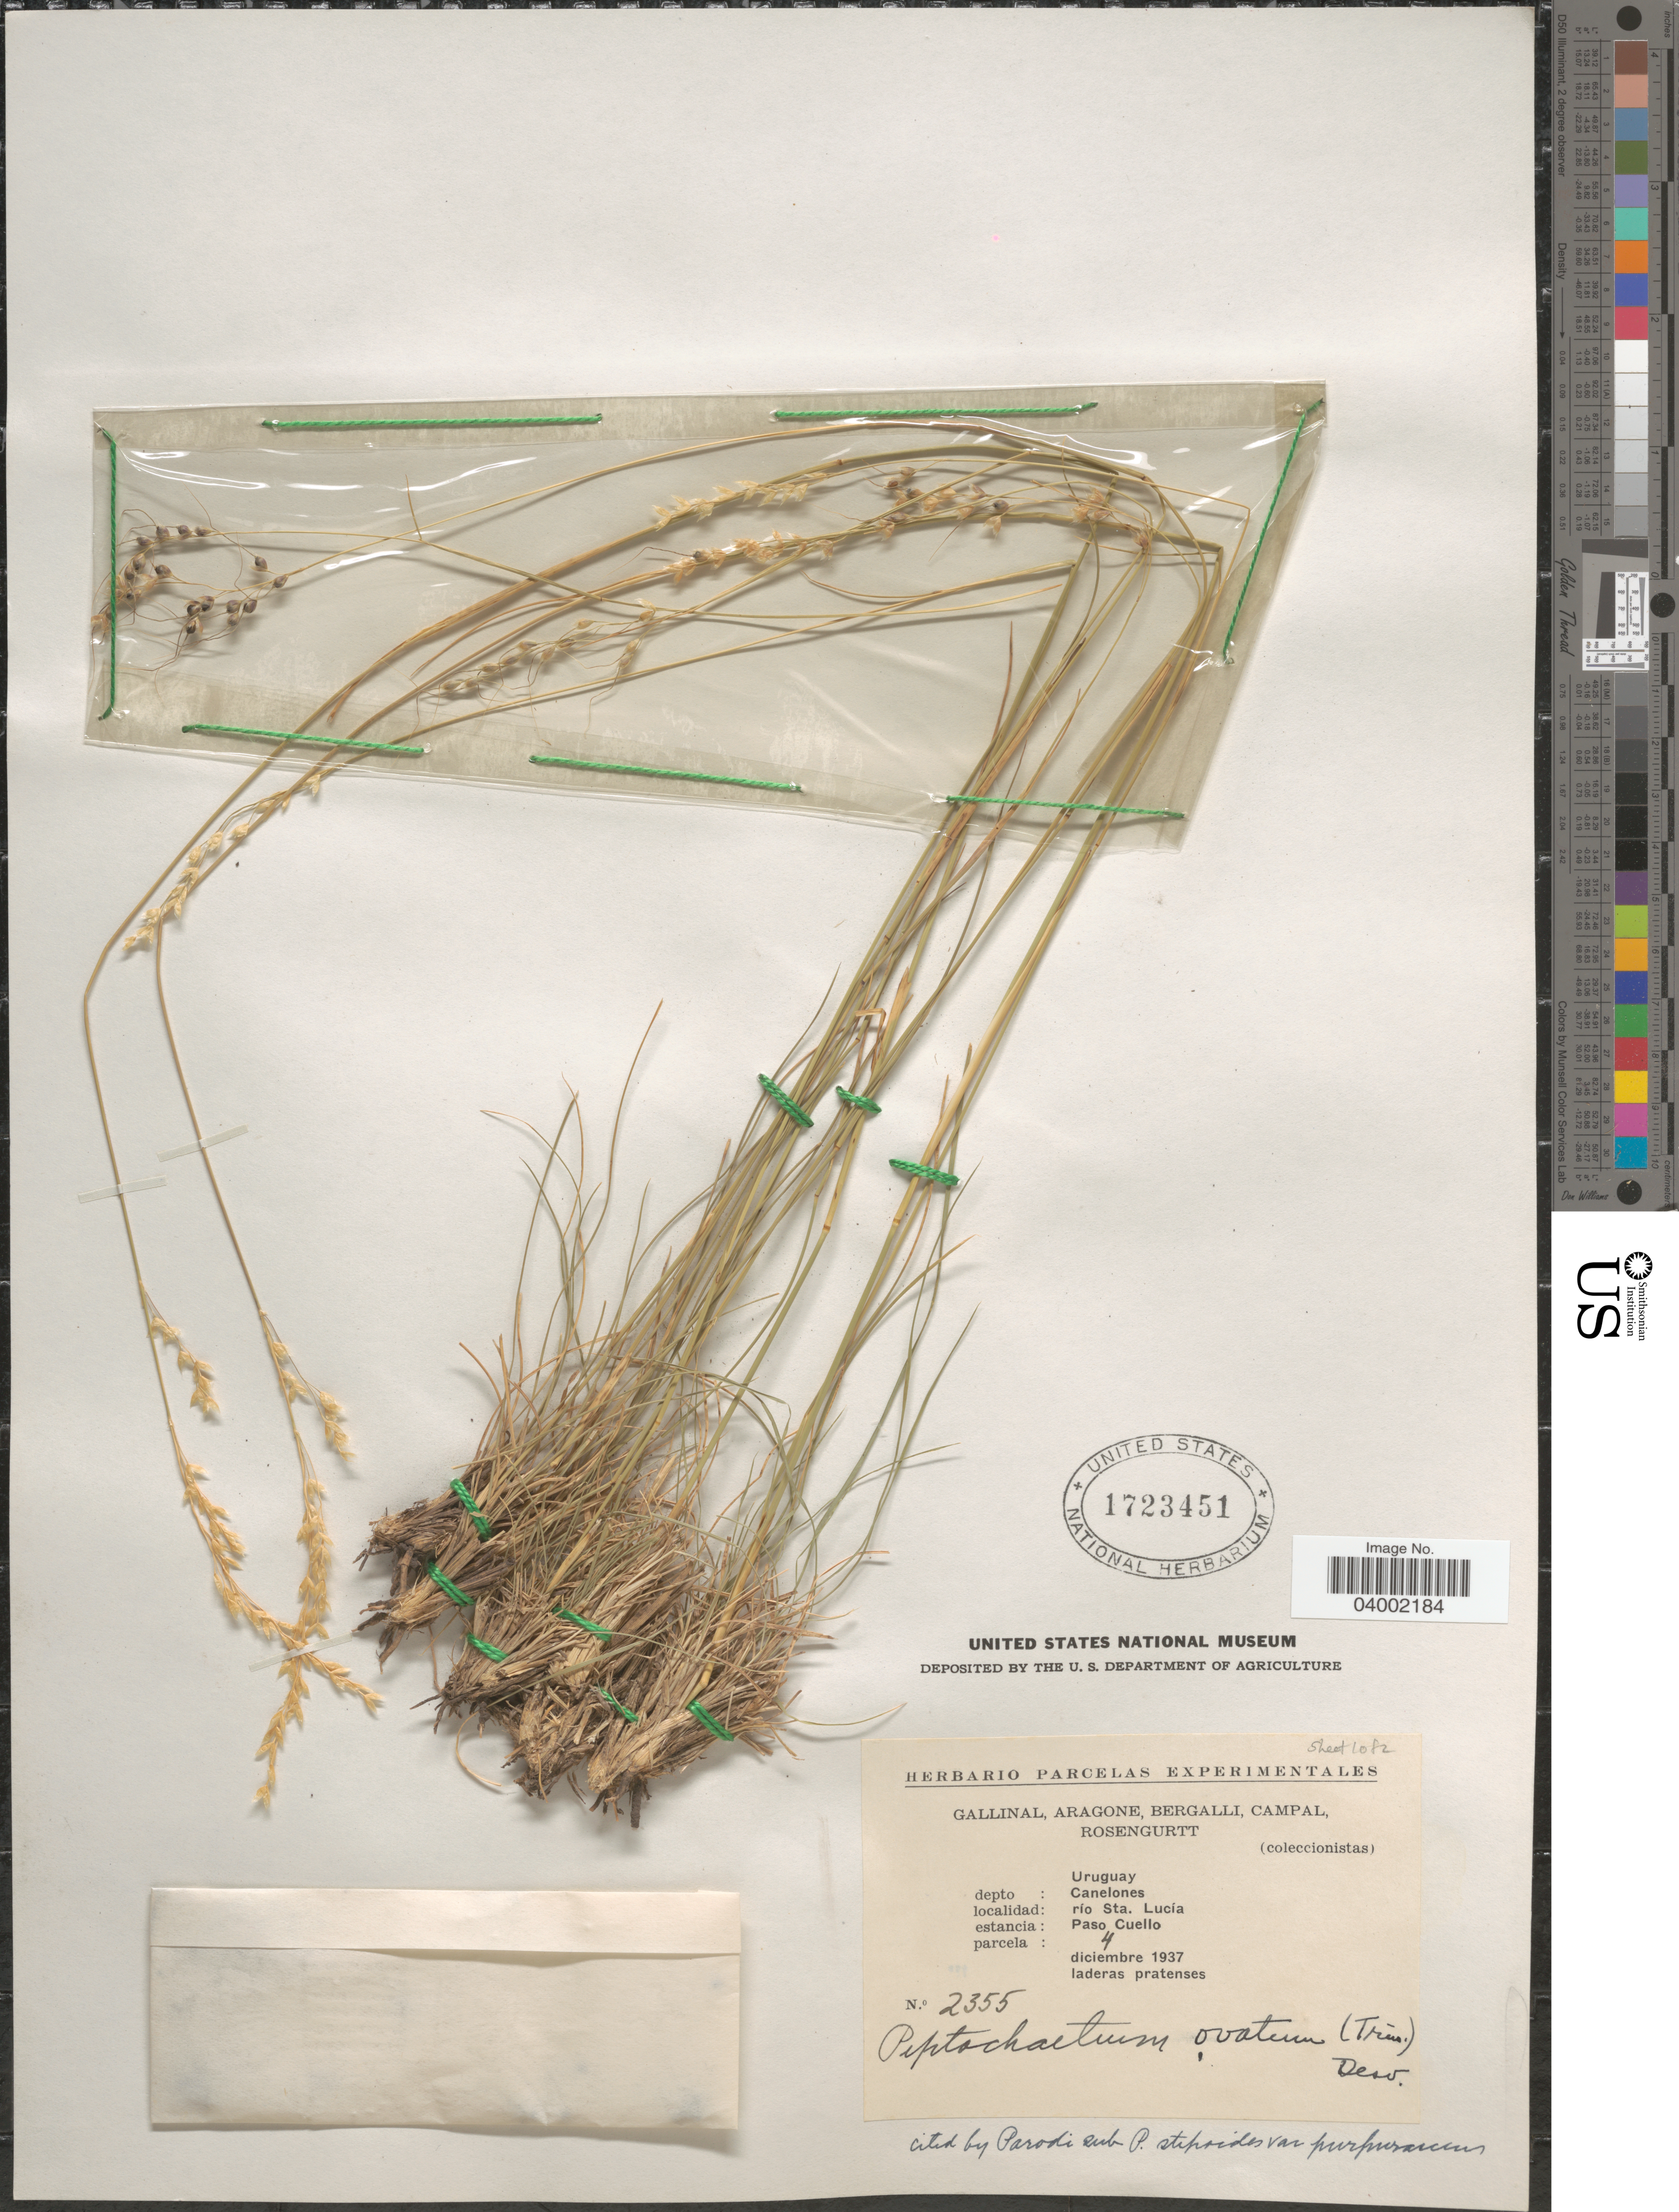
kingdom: Plantae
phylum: Tracheophyta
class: Liliopsida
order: Poales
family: Poaceae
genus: Piptochaetium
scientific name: Piptochaetium stipoides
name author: (Trin. & Rupr.) Hack. & Arechav.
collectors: -. Gallinal, -- Aragone, -- Bergalli, -- Campal & Rosengurtt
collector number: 2355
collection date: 1937-12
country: Uruguay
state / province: Canelones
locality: Depto: Canelones. Río Sta. Lucía. Estancia: Paso Cuello. Parcela: 4.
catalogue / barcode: US 1723451